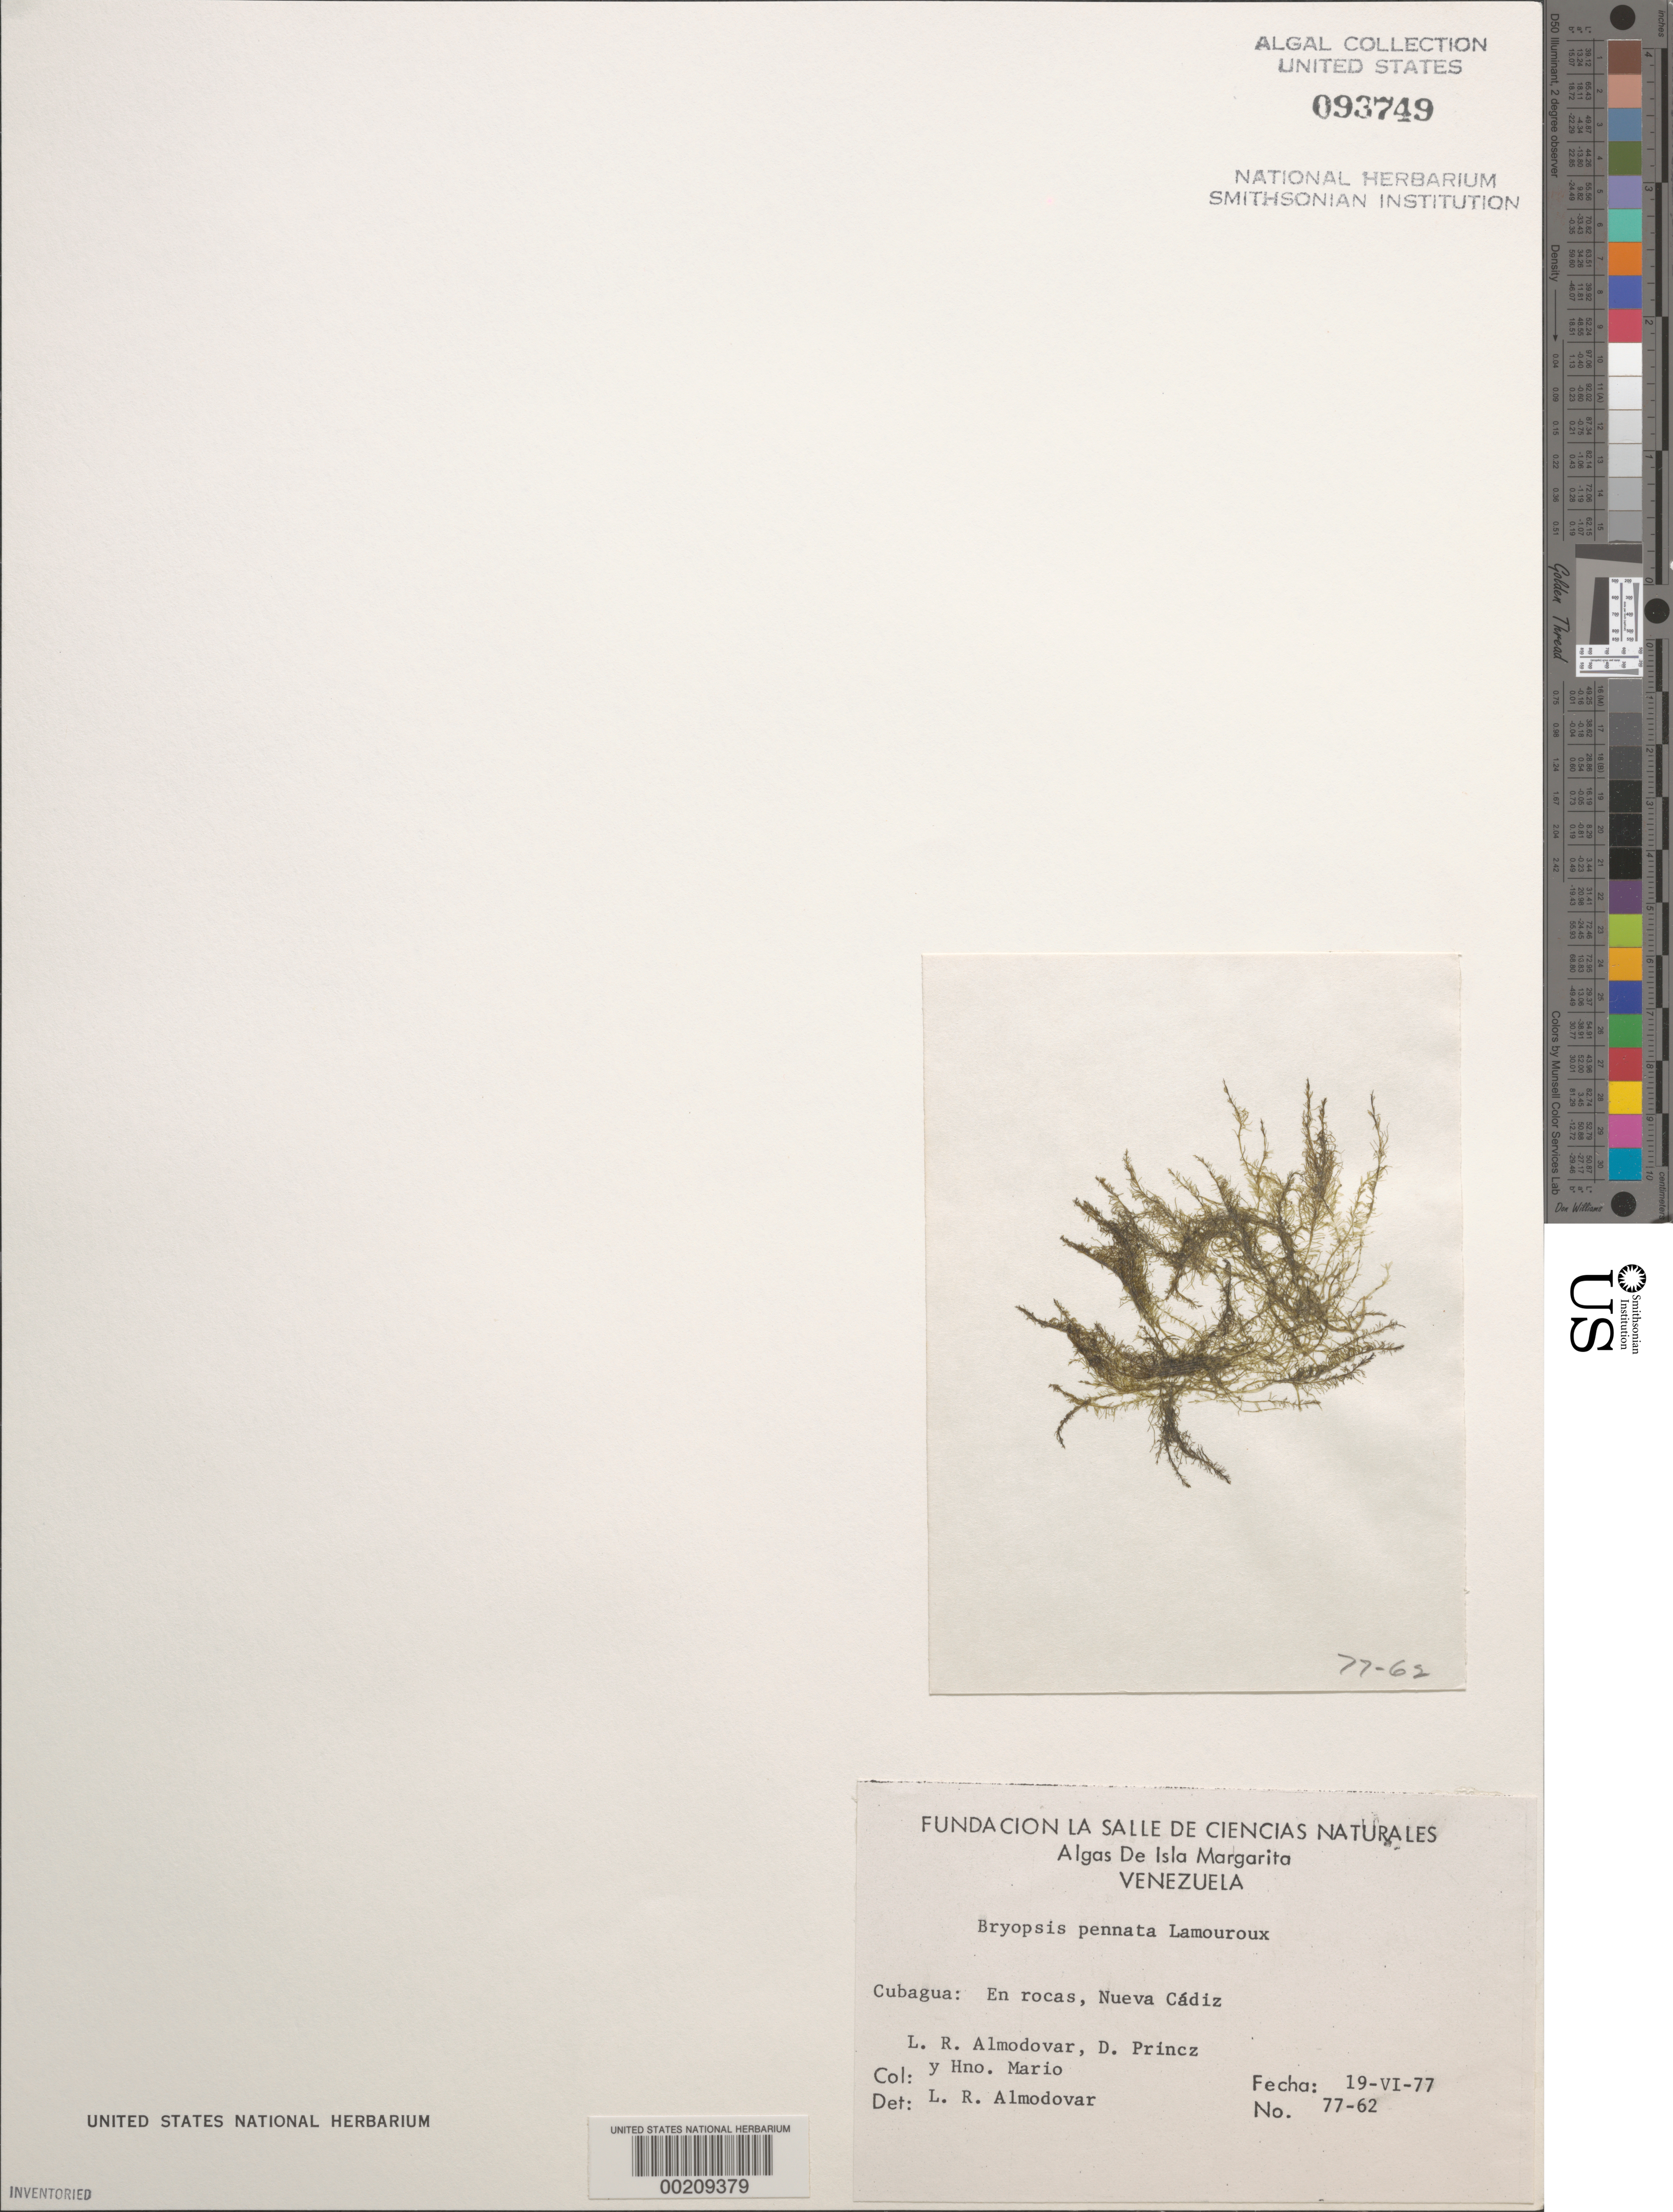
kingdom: Plantae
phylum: Chlorophyta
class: Ulvophyceae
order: Bryopsidales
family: Bryopsidaceae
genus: Bryopsis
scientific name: Bryopsis pennata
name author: J.V.Lamouroux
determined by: Almodovar, L. R.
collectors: L. Almodovar, D. Princz & H. Mario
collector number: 77-62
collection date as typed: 19 Jun 1977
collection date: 1977-06-19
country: Venezuela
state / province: Nueva Esparta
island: Cubagua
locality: Nueva Cadiz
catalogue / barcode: US 93749